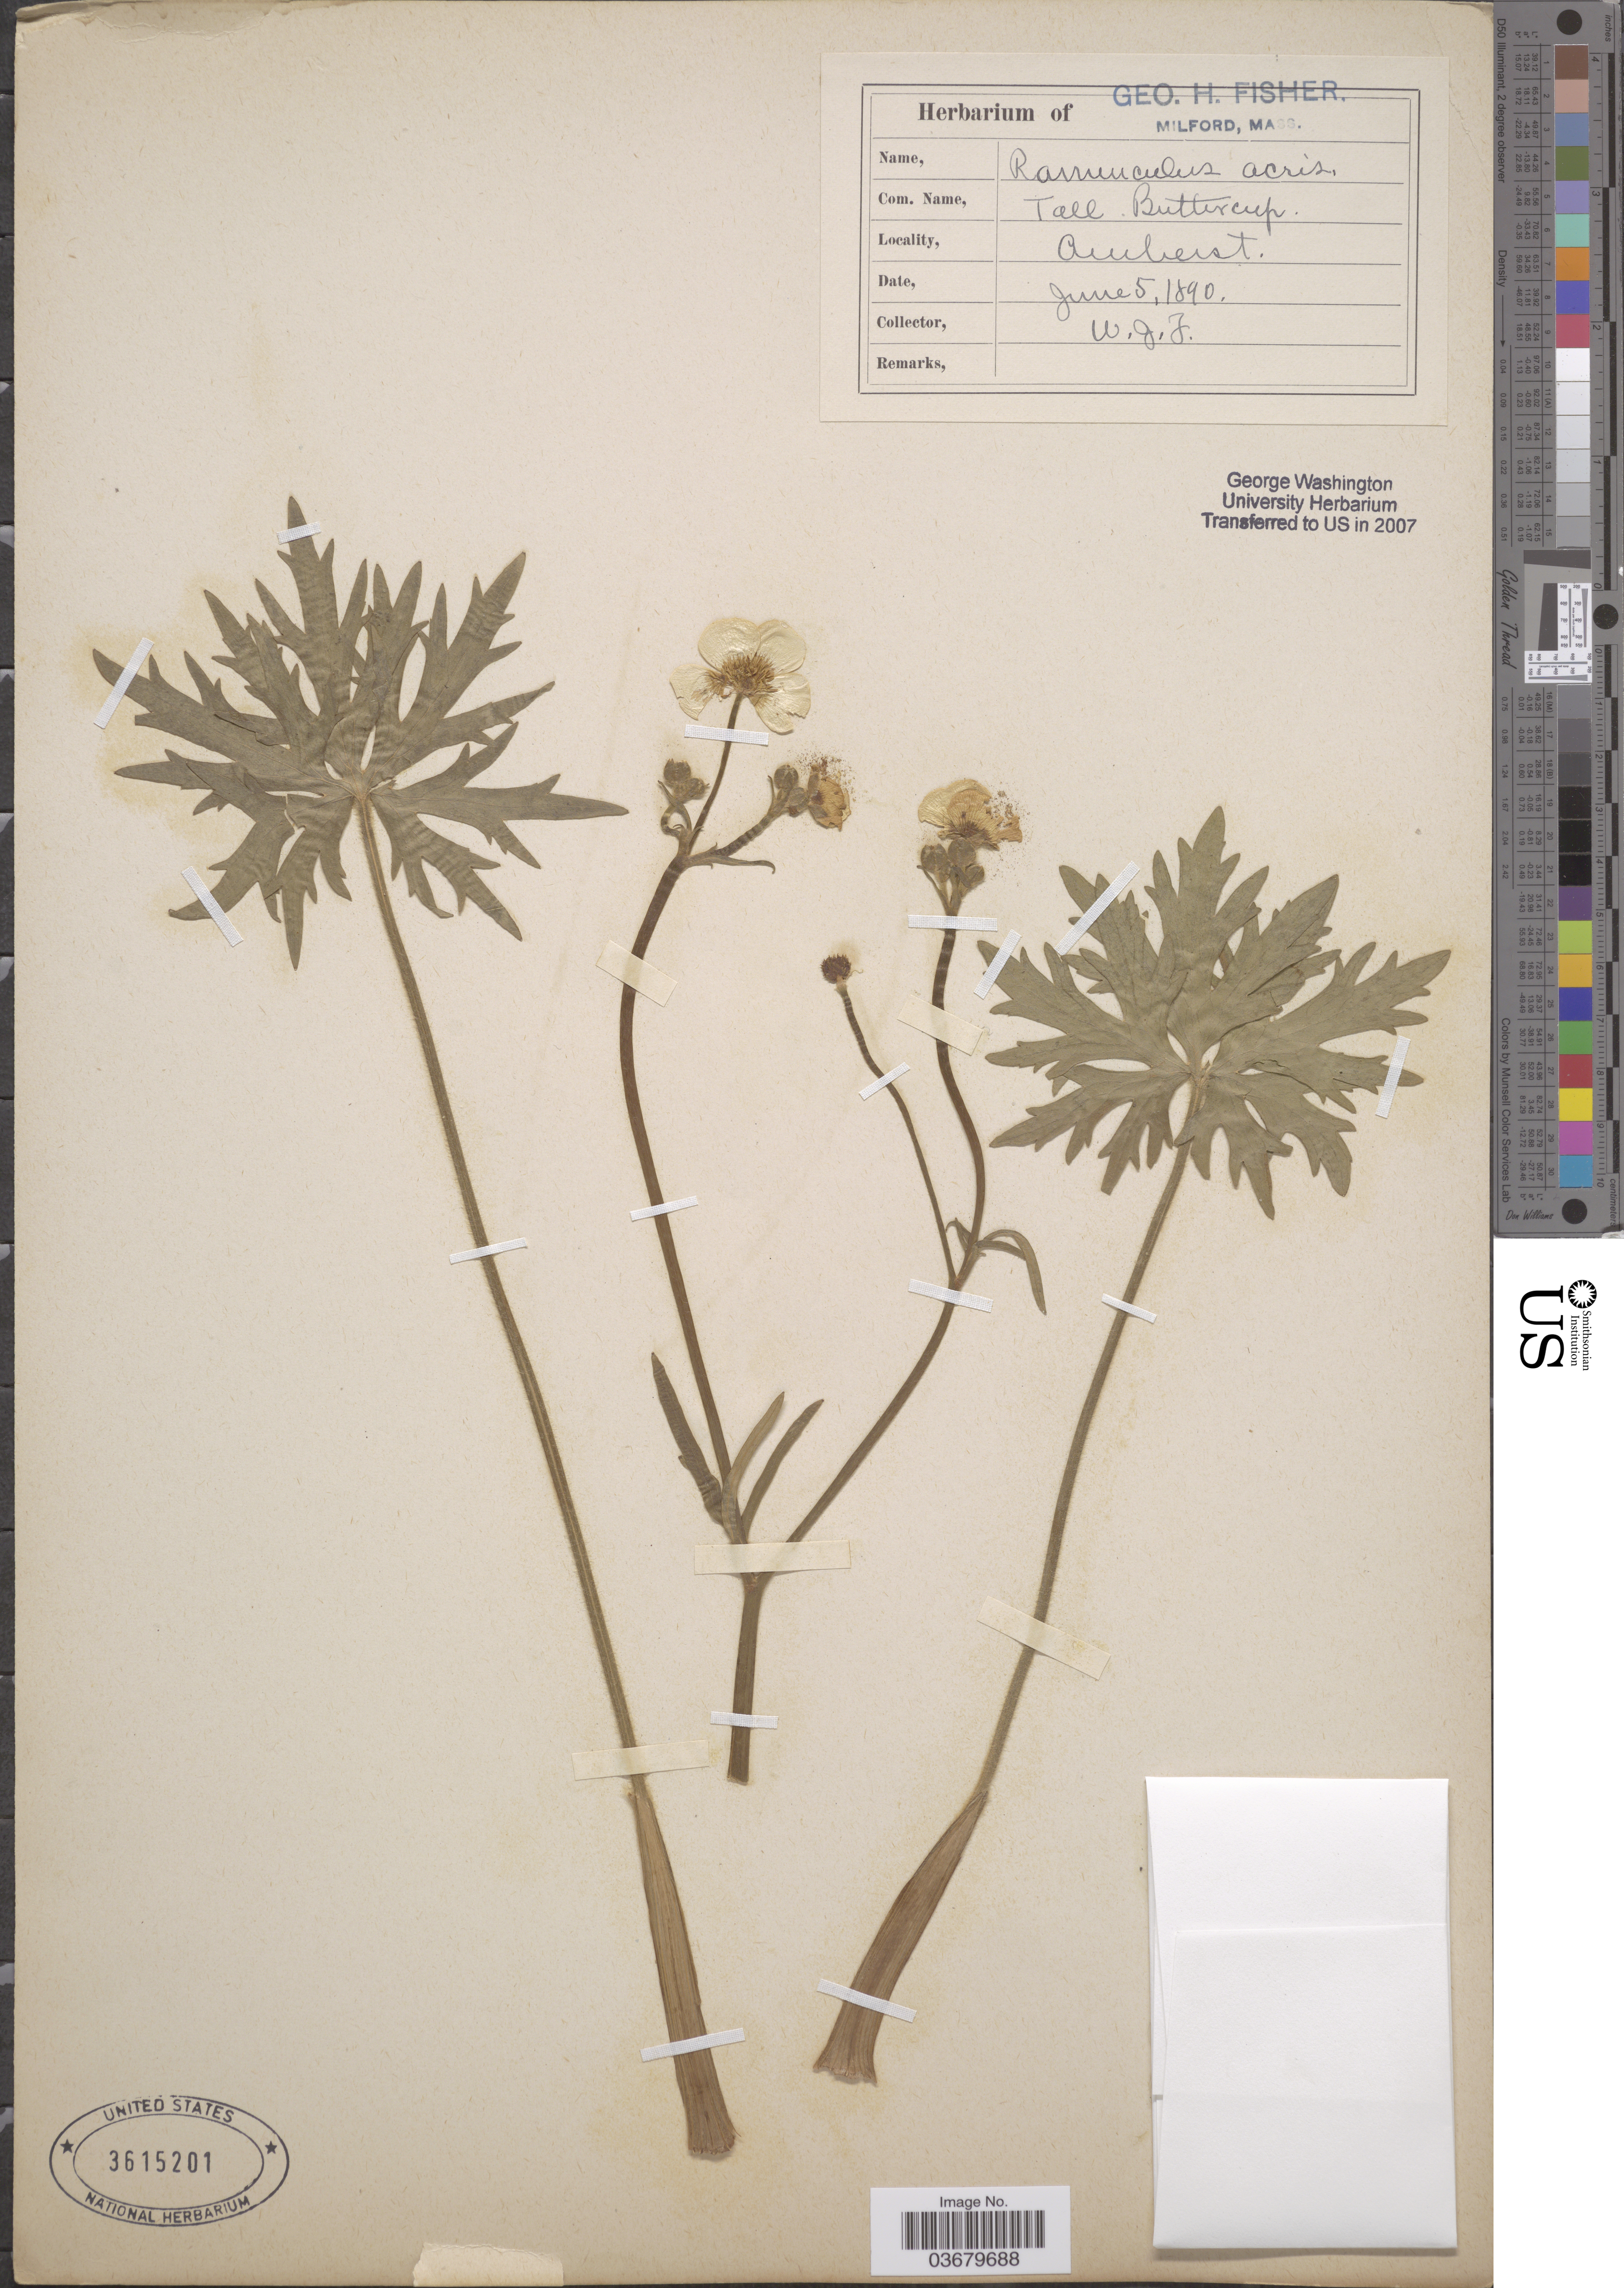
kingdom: Plantae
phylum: Tracheophyta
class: Magnoliopsida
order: Ranunculales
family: Ranunculaceae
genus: Ranunculus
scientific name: Ranunculus acris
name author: L.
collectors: W. J. Fisher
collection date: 1890-06-05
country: United States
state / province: Massachusetts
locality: Amherst.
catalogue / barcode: US 3615201